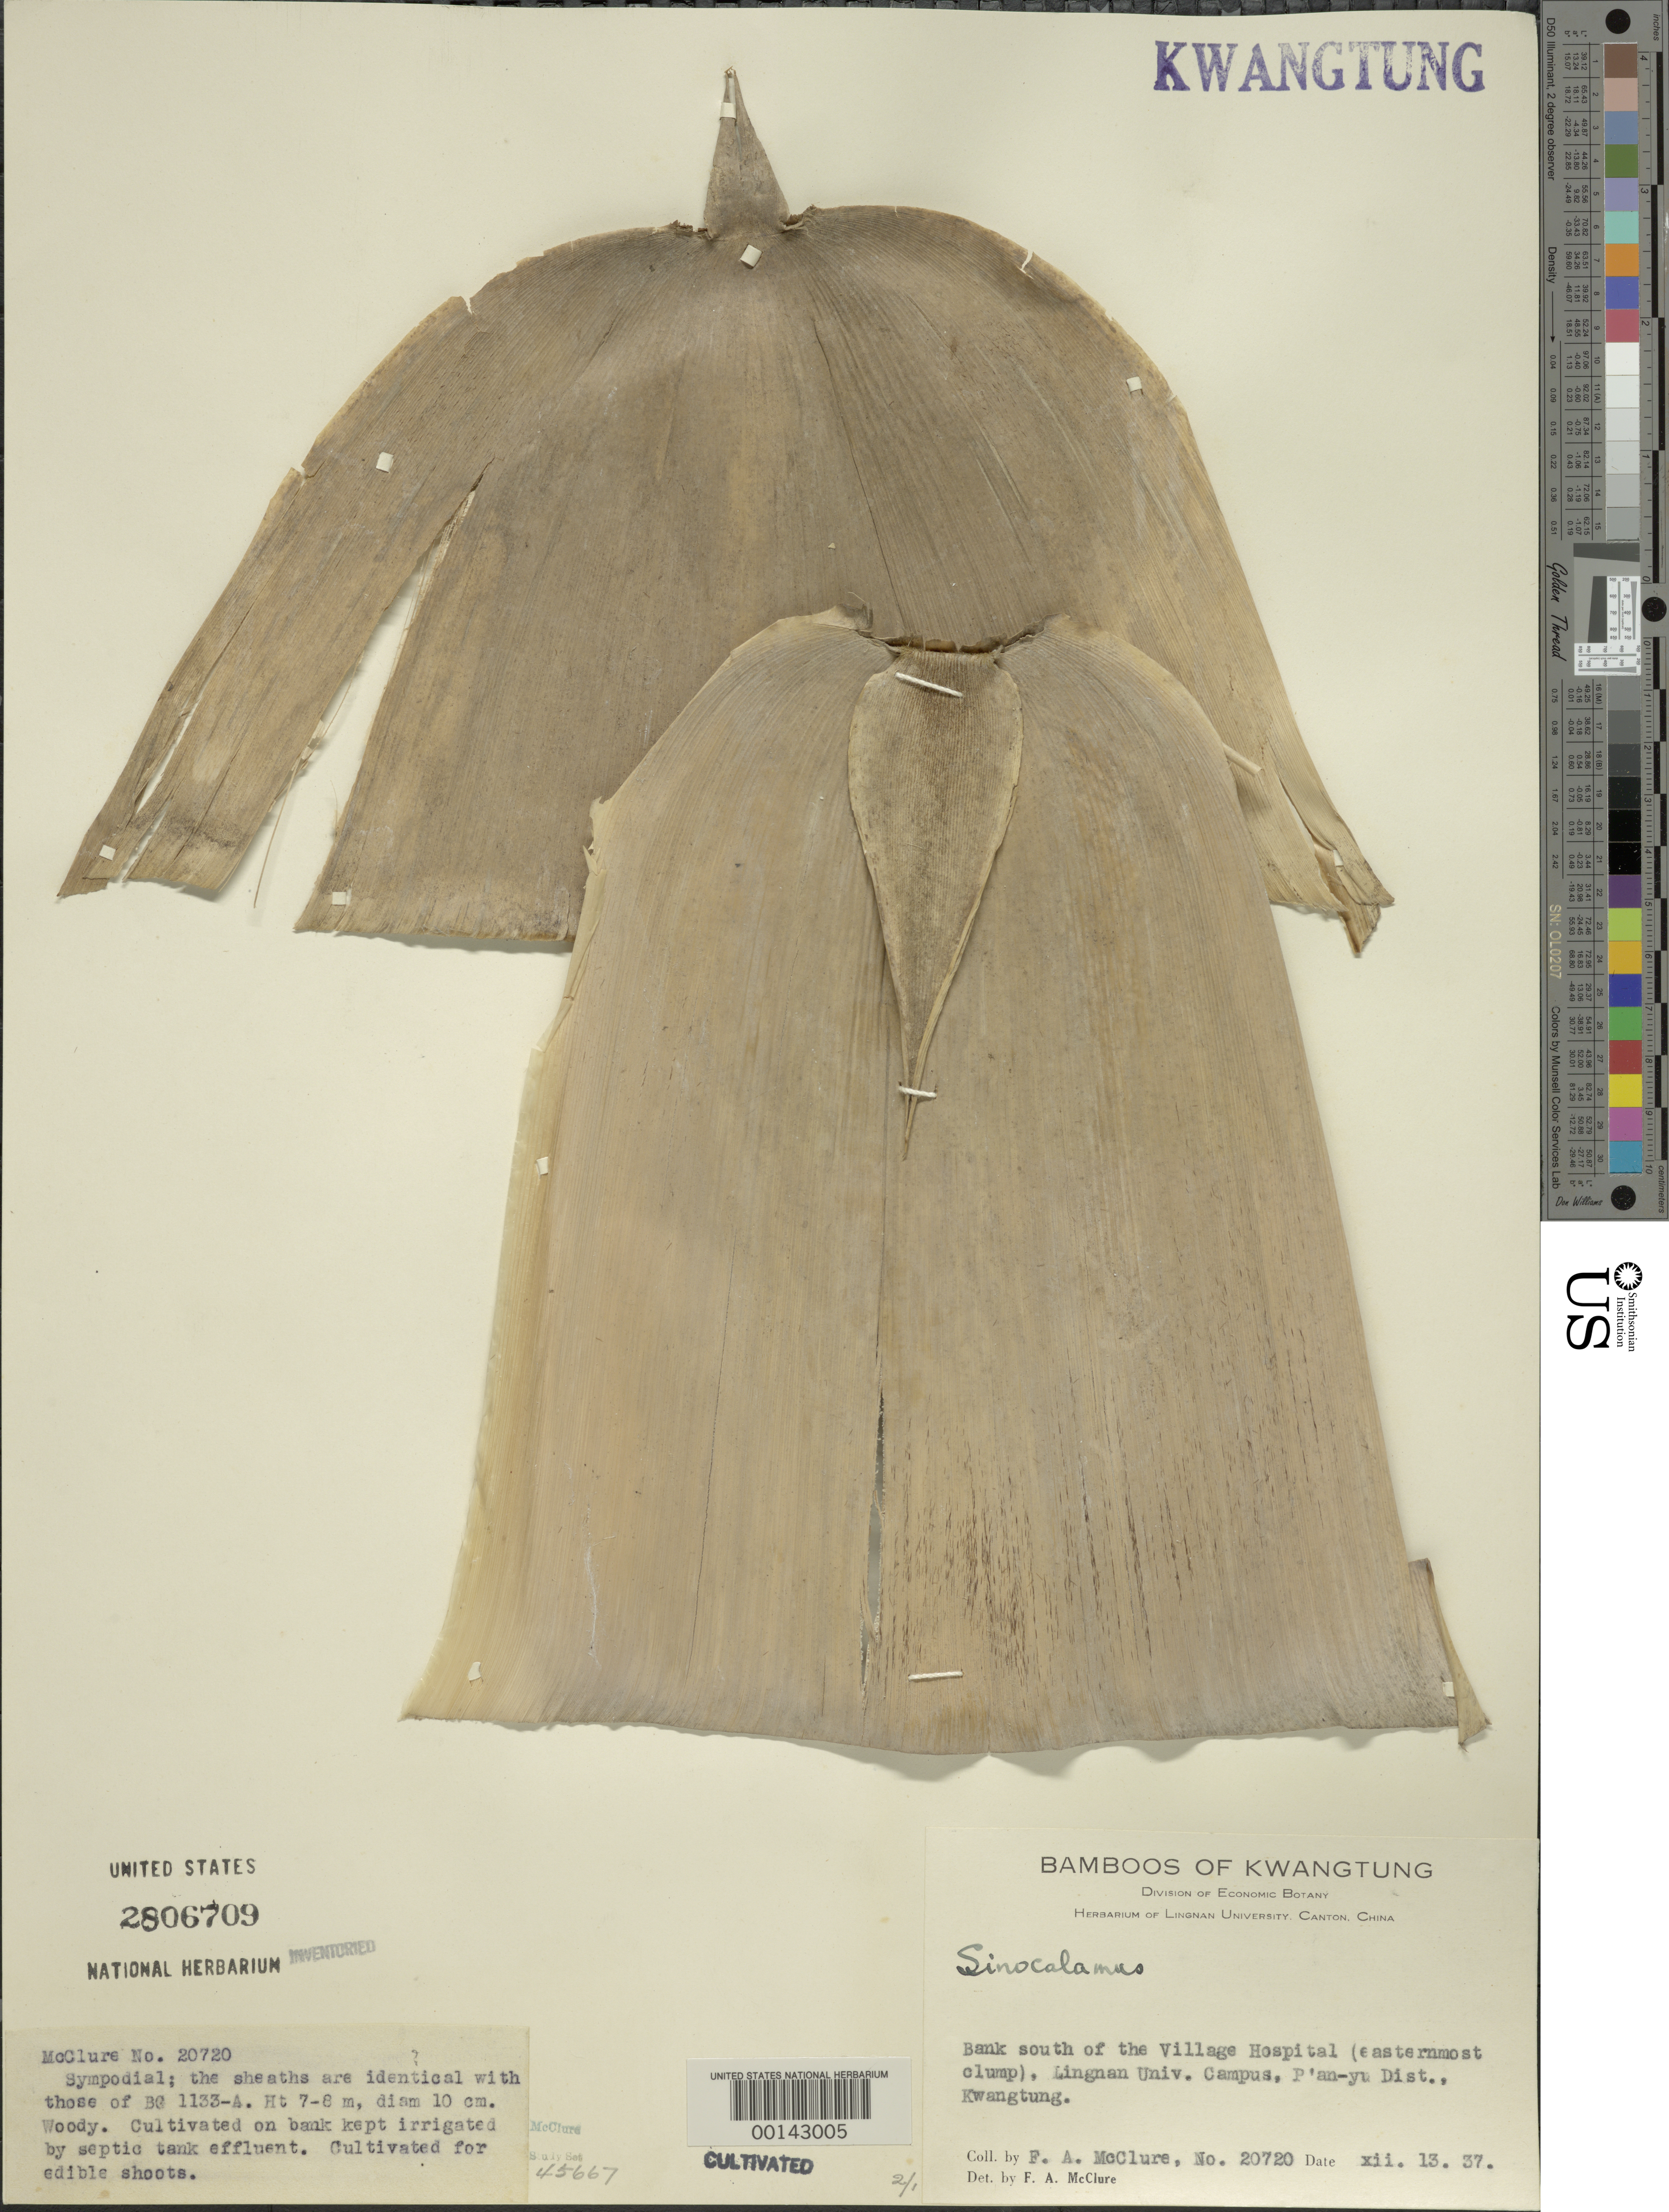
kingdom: Plantae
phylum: Tracheophyta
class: Liliopsida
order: Poales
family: Poaceae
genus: Sinocalamus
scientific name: Sinocalamus sp.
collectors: F. A. McClure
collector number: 20720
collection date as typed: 13 Dec 1937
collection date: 1937-12-13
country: China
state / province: Guangdong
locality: P'an-yu District, Lingnan University Campus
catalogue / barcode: US 2806709